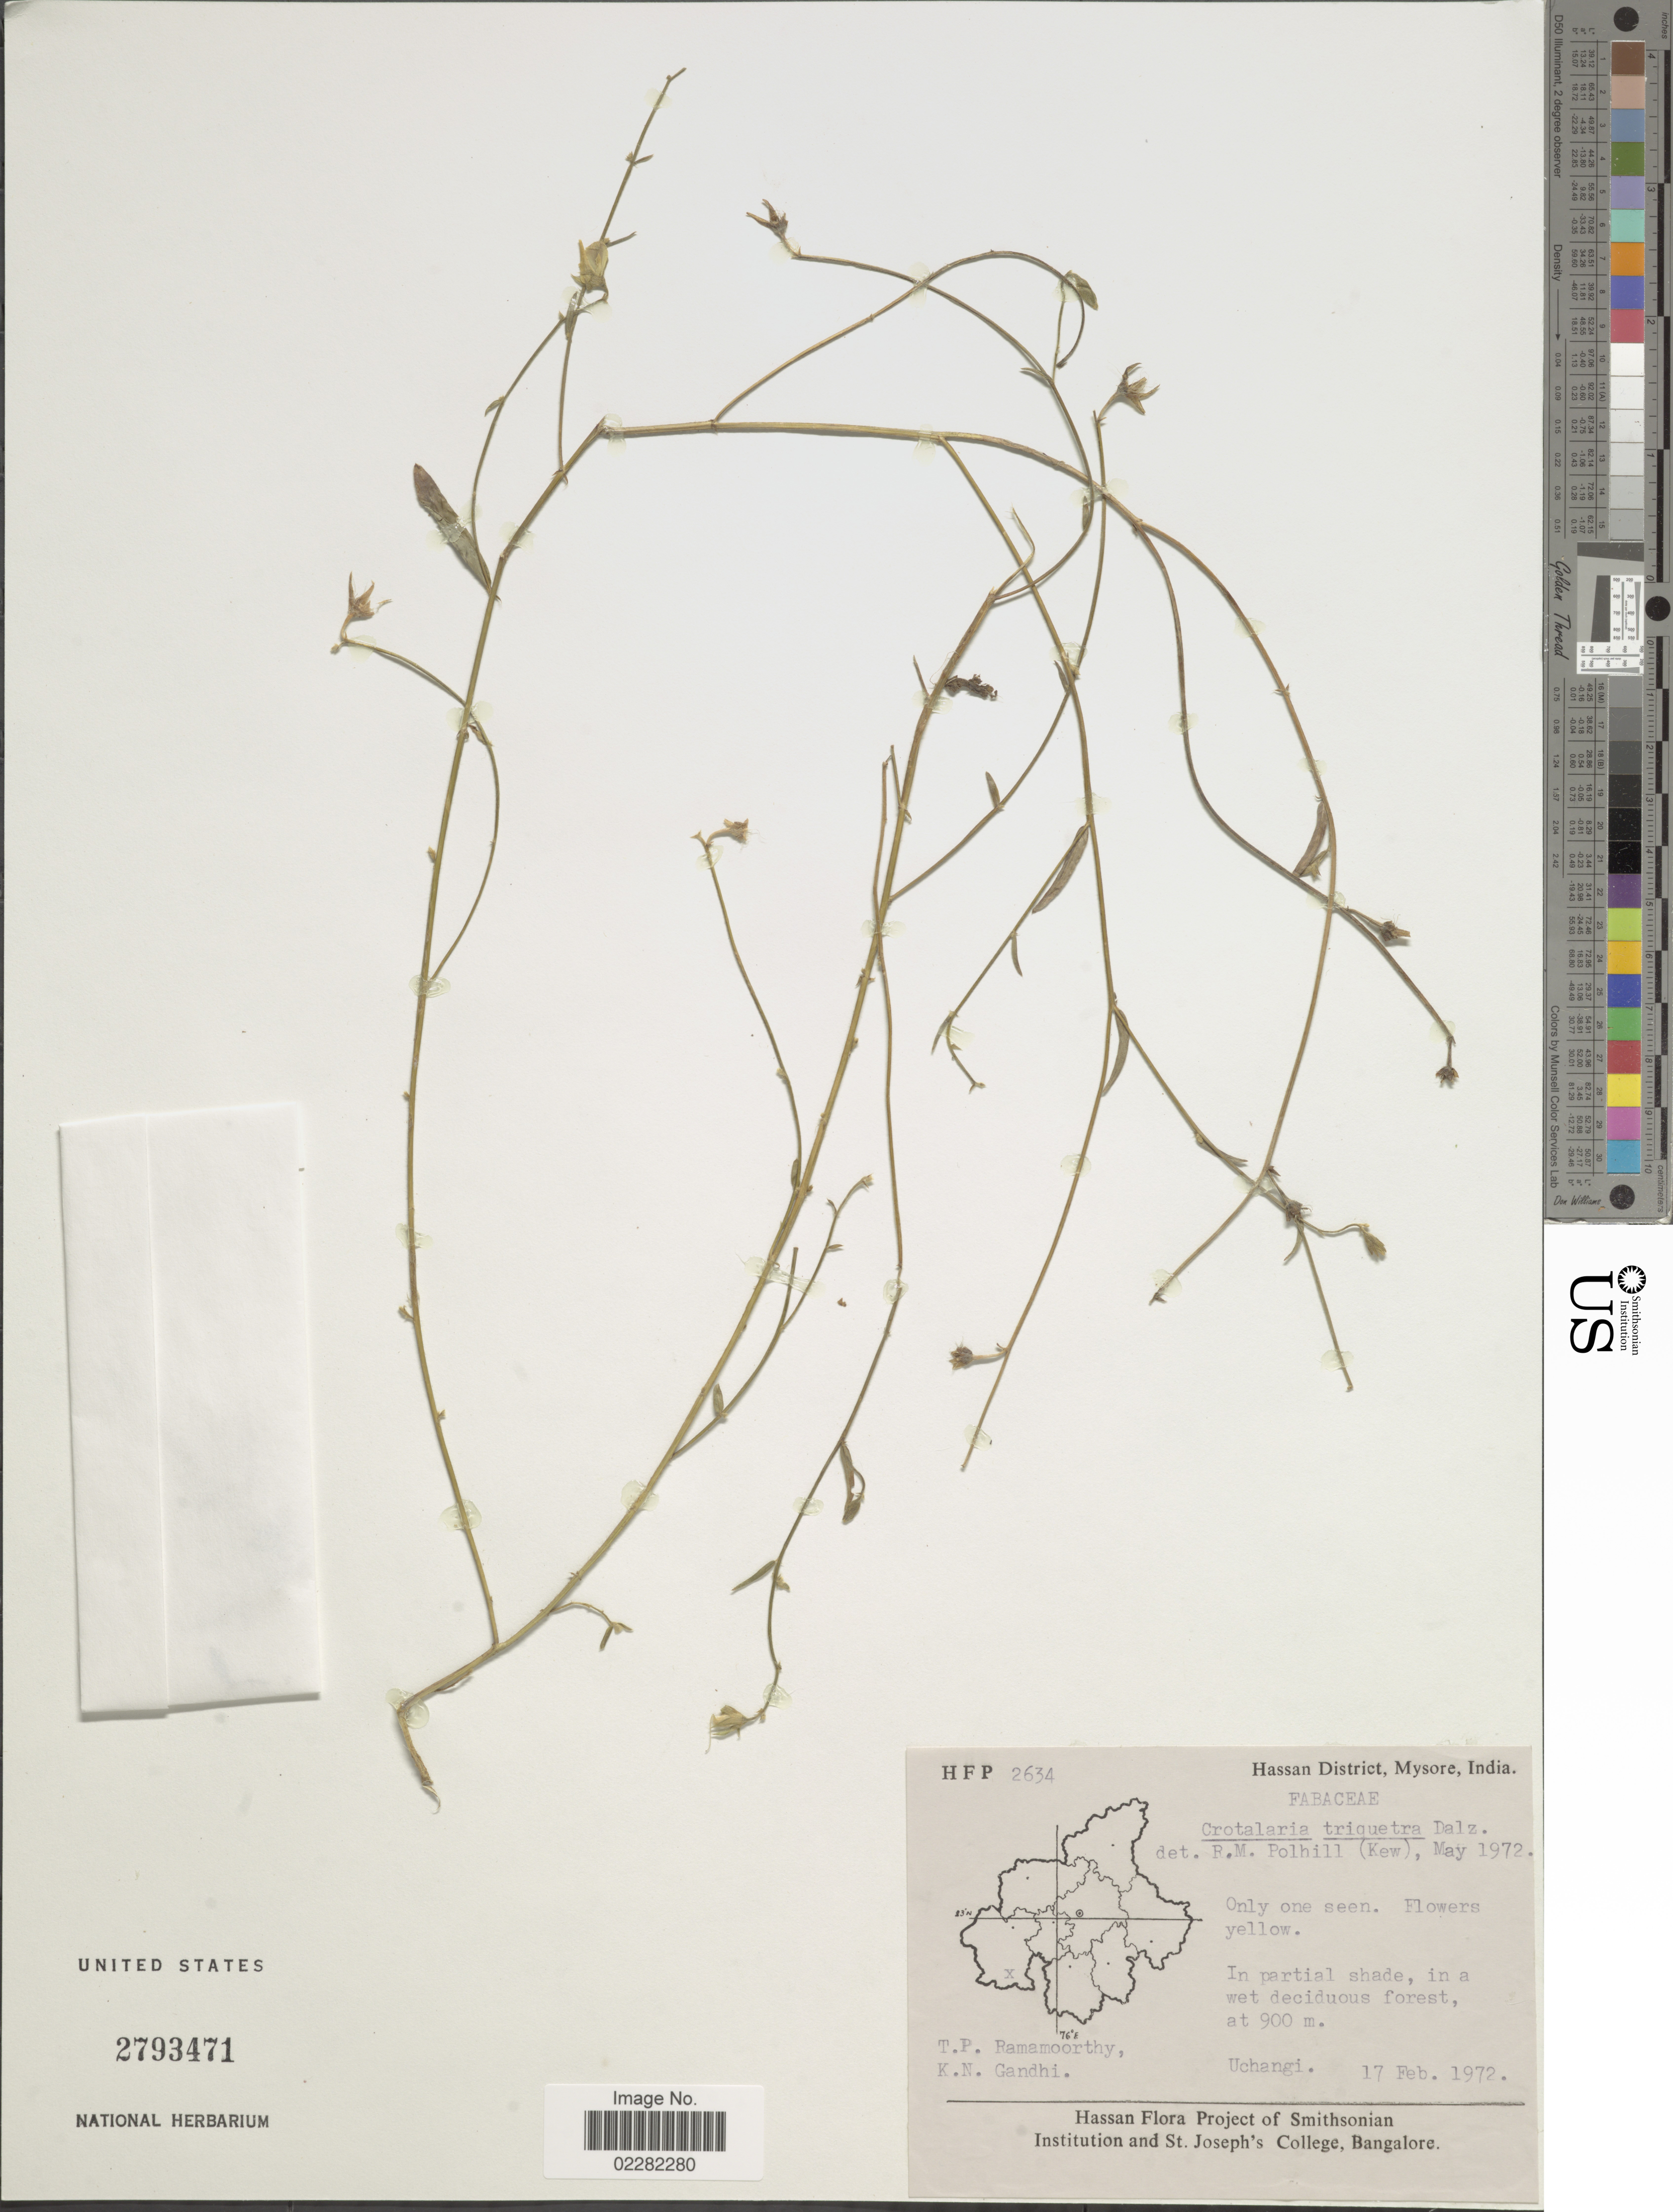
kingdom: Plantae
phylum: Tracheophyta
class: Magnoliopsida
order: Fabales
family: Fabaceae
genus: Crotalaria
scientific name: Crotalaria triquetra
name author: Dalzell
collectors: T. P. Ramamoorthy & K. N. Gandhi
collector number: HFP 2634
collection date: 1972-02-17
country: Sri Lanka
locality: Hassan District, Mysore, Uchangi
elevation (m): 900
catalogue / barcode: US 2793471